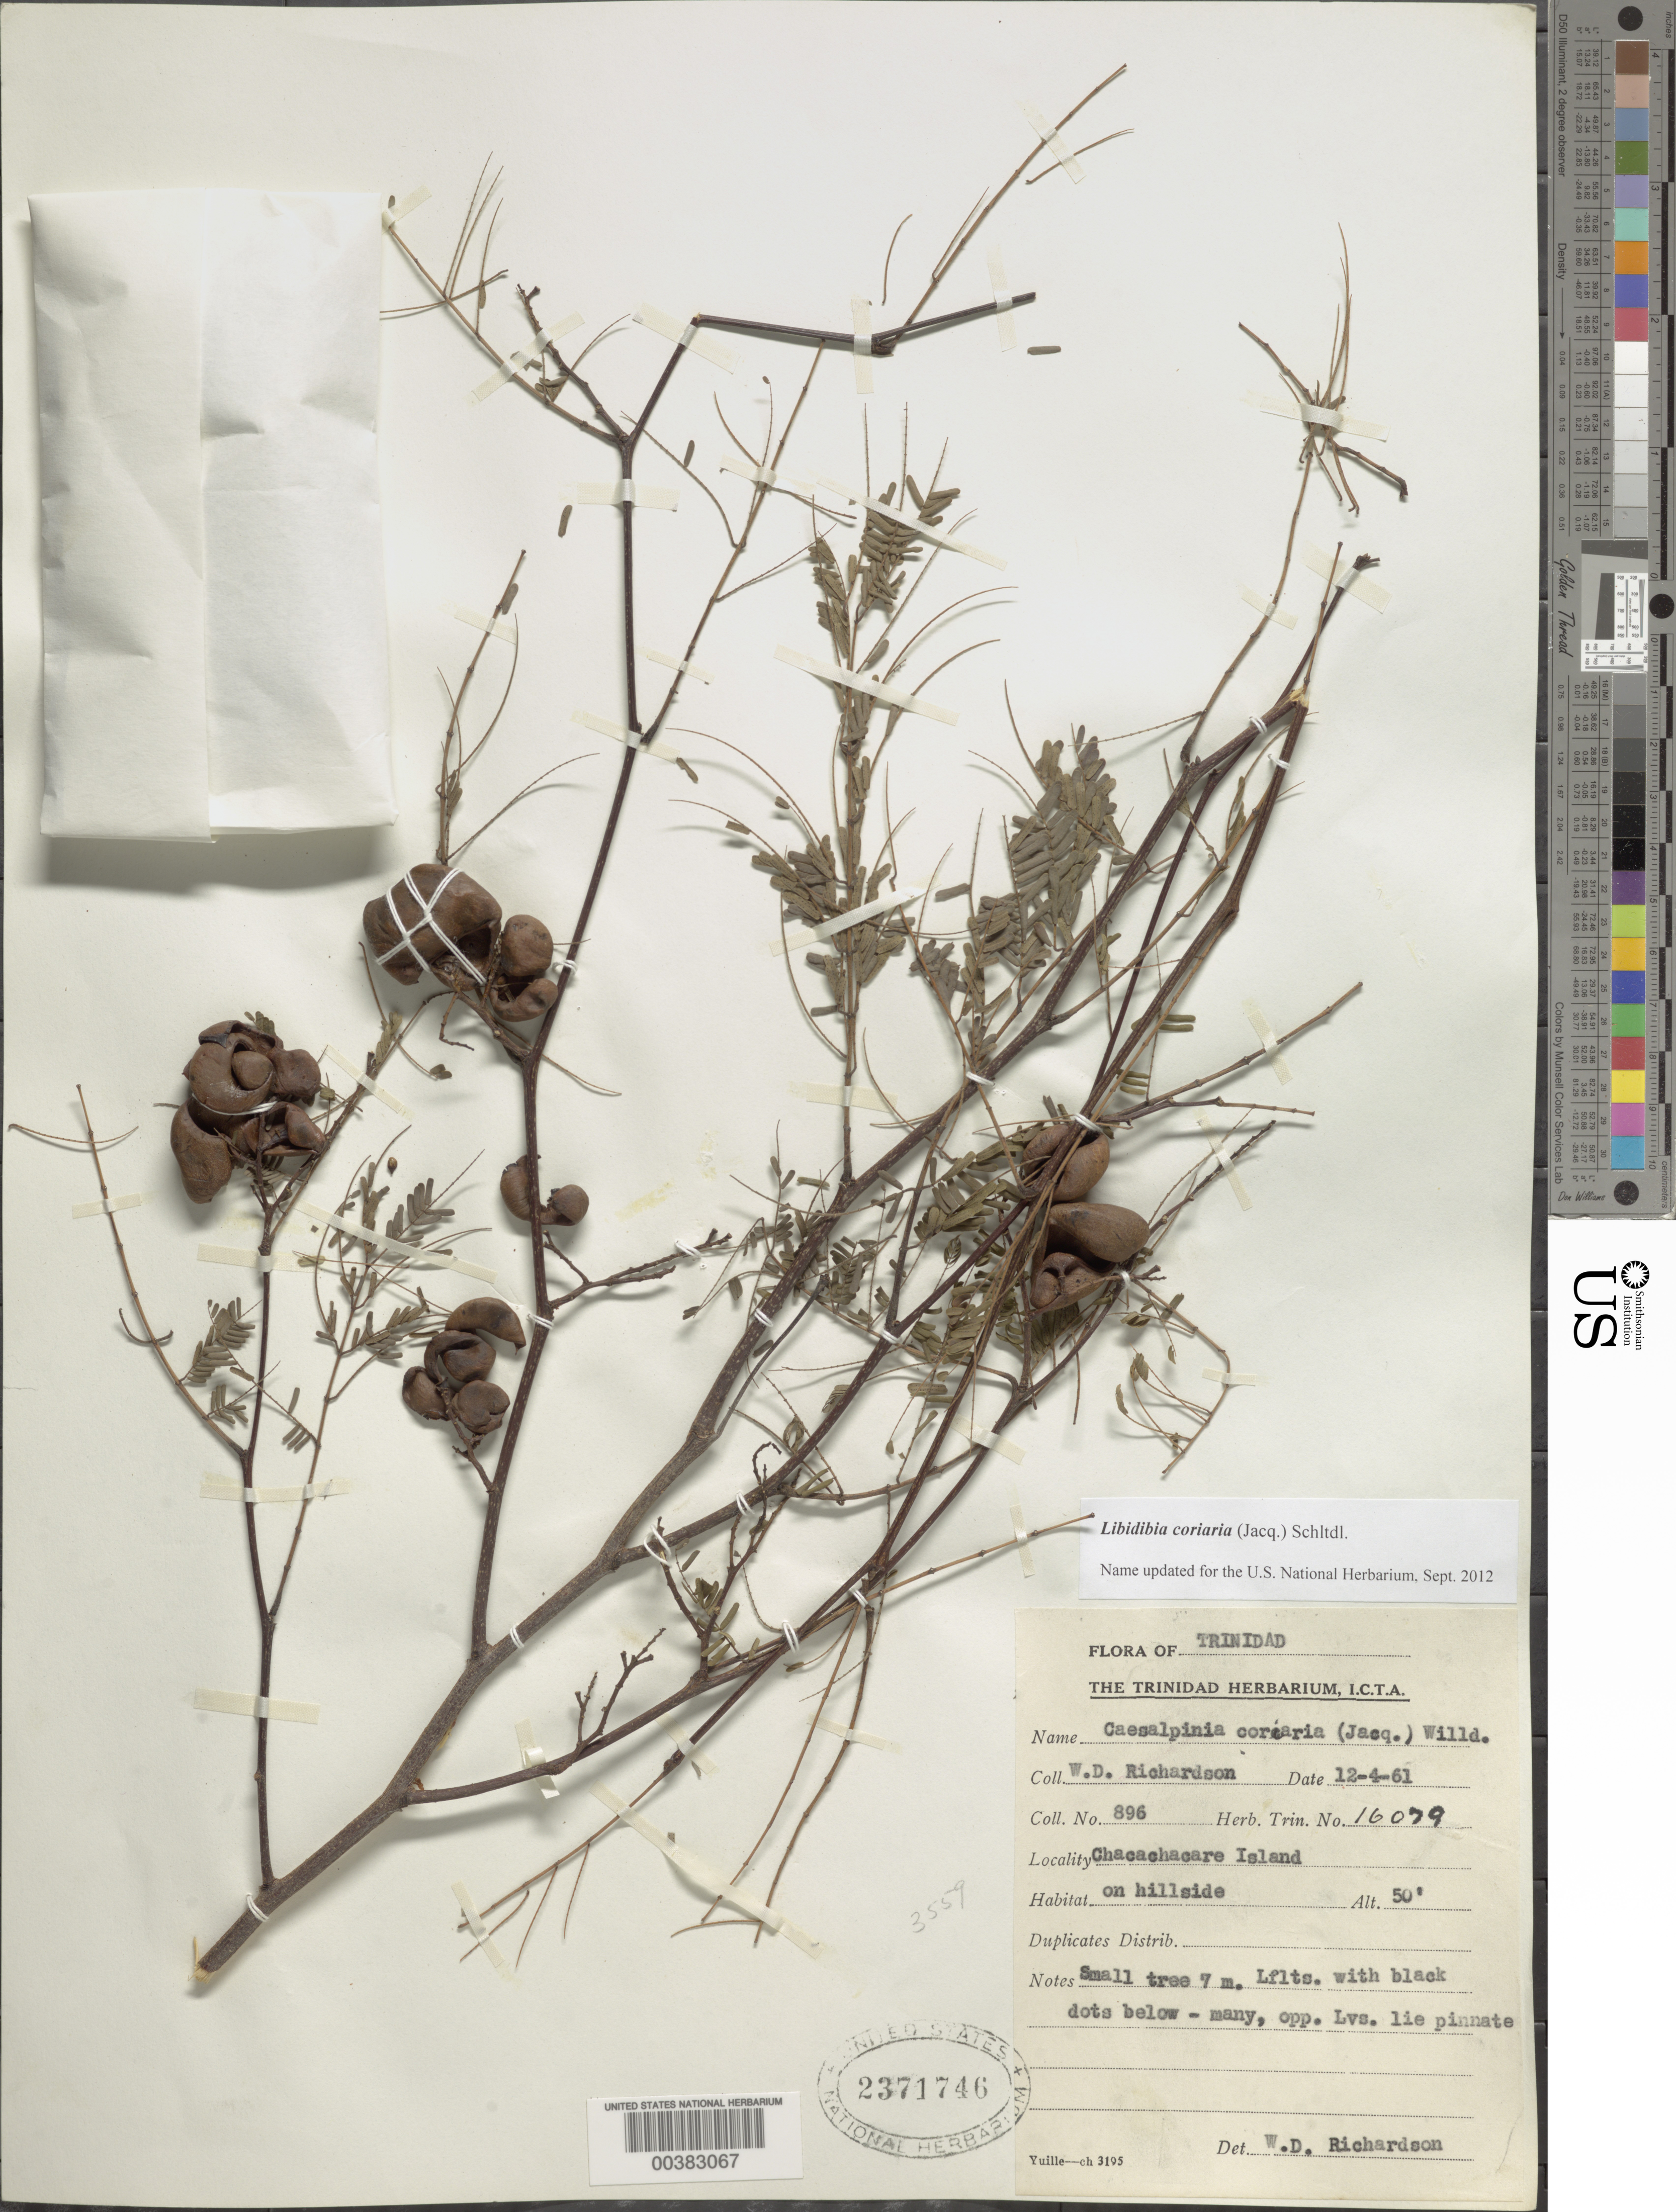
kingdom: Plantae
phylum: Tracheophyta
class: Magnoliopsida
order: Fabales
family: Fabaceae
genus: Libidibia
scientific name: Libidibia coriaria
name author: (Jacq.) Schltdl.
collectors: W. D. Richardson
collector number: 896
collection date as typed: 12 Apr 1961 or 04 Dec 1961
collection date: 1961-04-12 or 1961-12-04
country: Trinidad and Tobago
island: Trinidad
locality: Chacachacare i.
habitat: On hillside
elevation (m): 15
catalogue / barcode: US 2371746